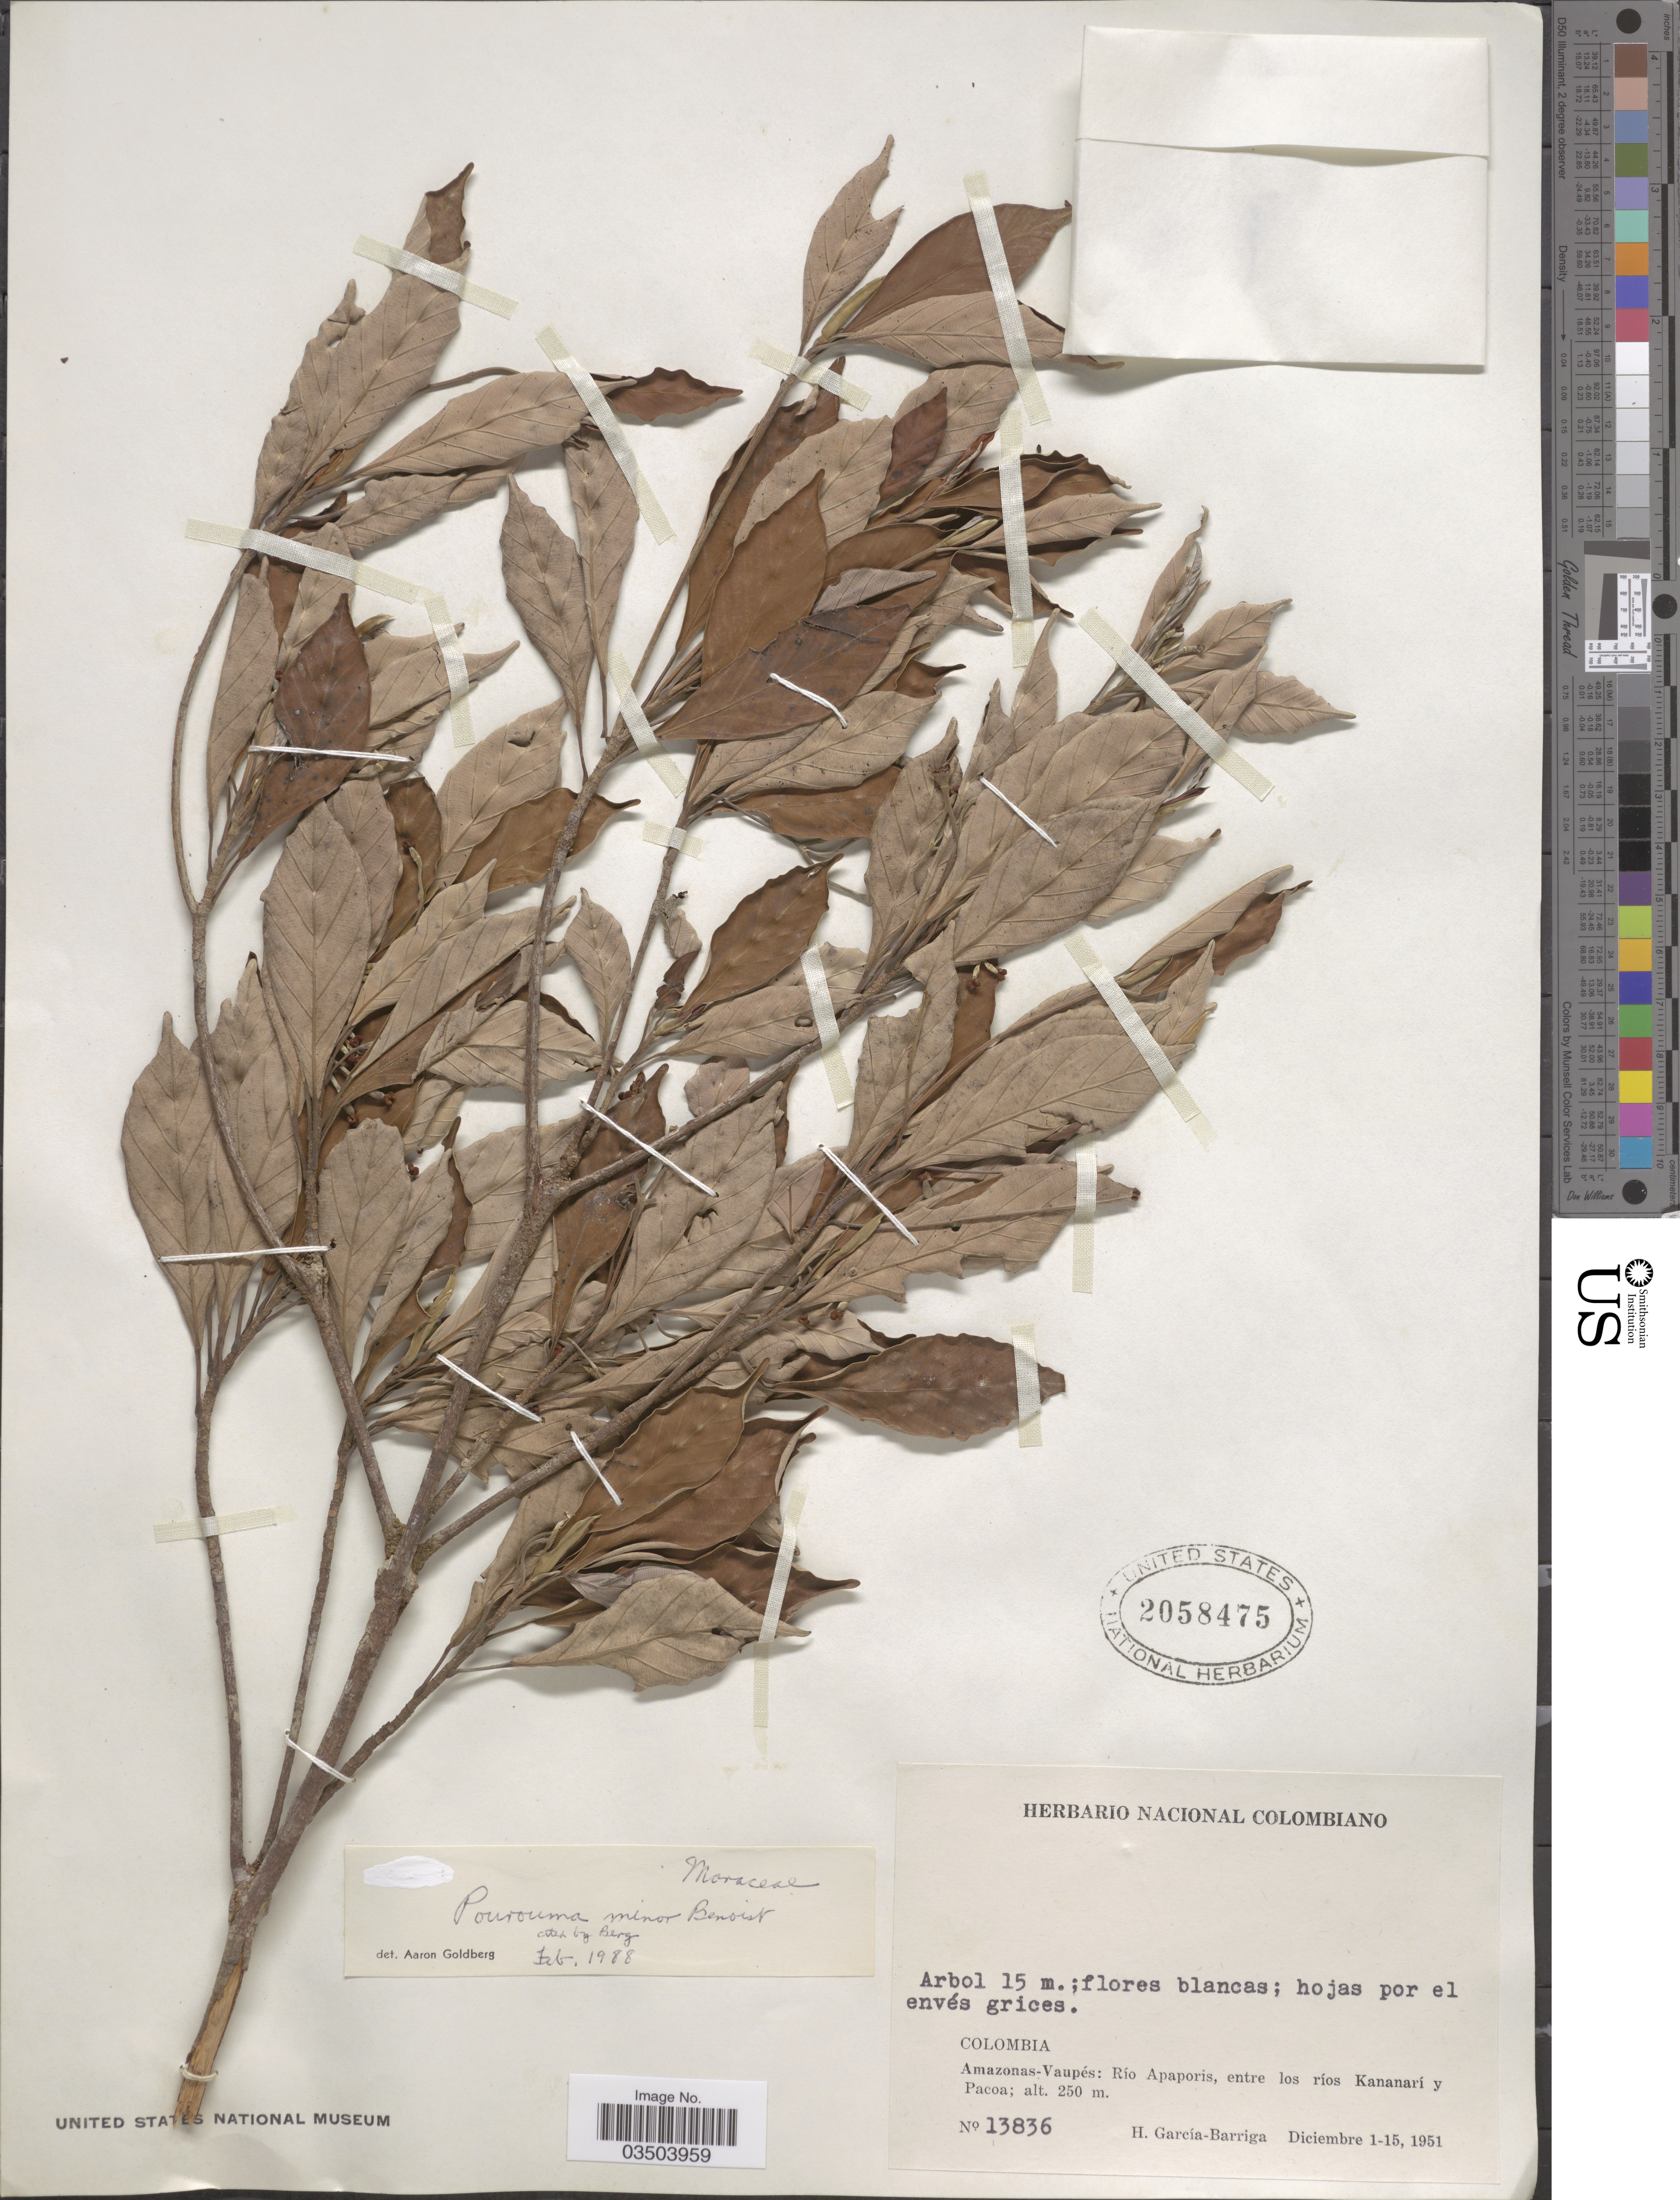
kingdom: Plantae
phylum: Tracheophyta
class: Magnoliopsida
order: Rosales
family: Urticaceae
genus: Pourouma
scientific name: Pourouma minor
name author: Benoist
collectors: H. García Barriga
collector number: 13836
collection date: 1951-12-01/1951-12-15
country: Colombia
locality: Amazonas-Vaupés: Río Apaporis, entre los ríos Kananarí y Pacoa.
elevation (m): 250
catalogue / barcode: US 2058475